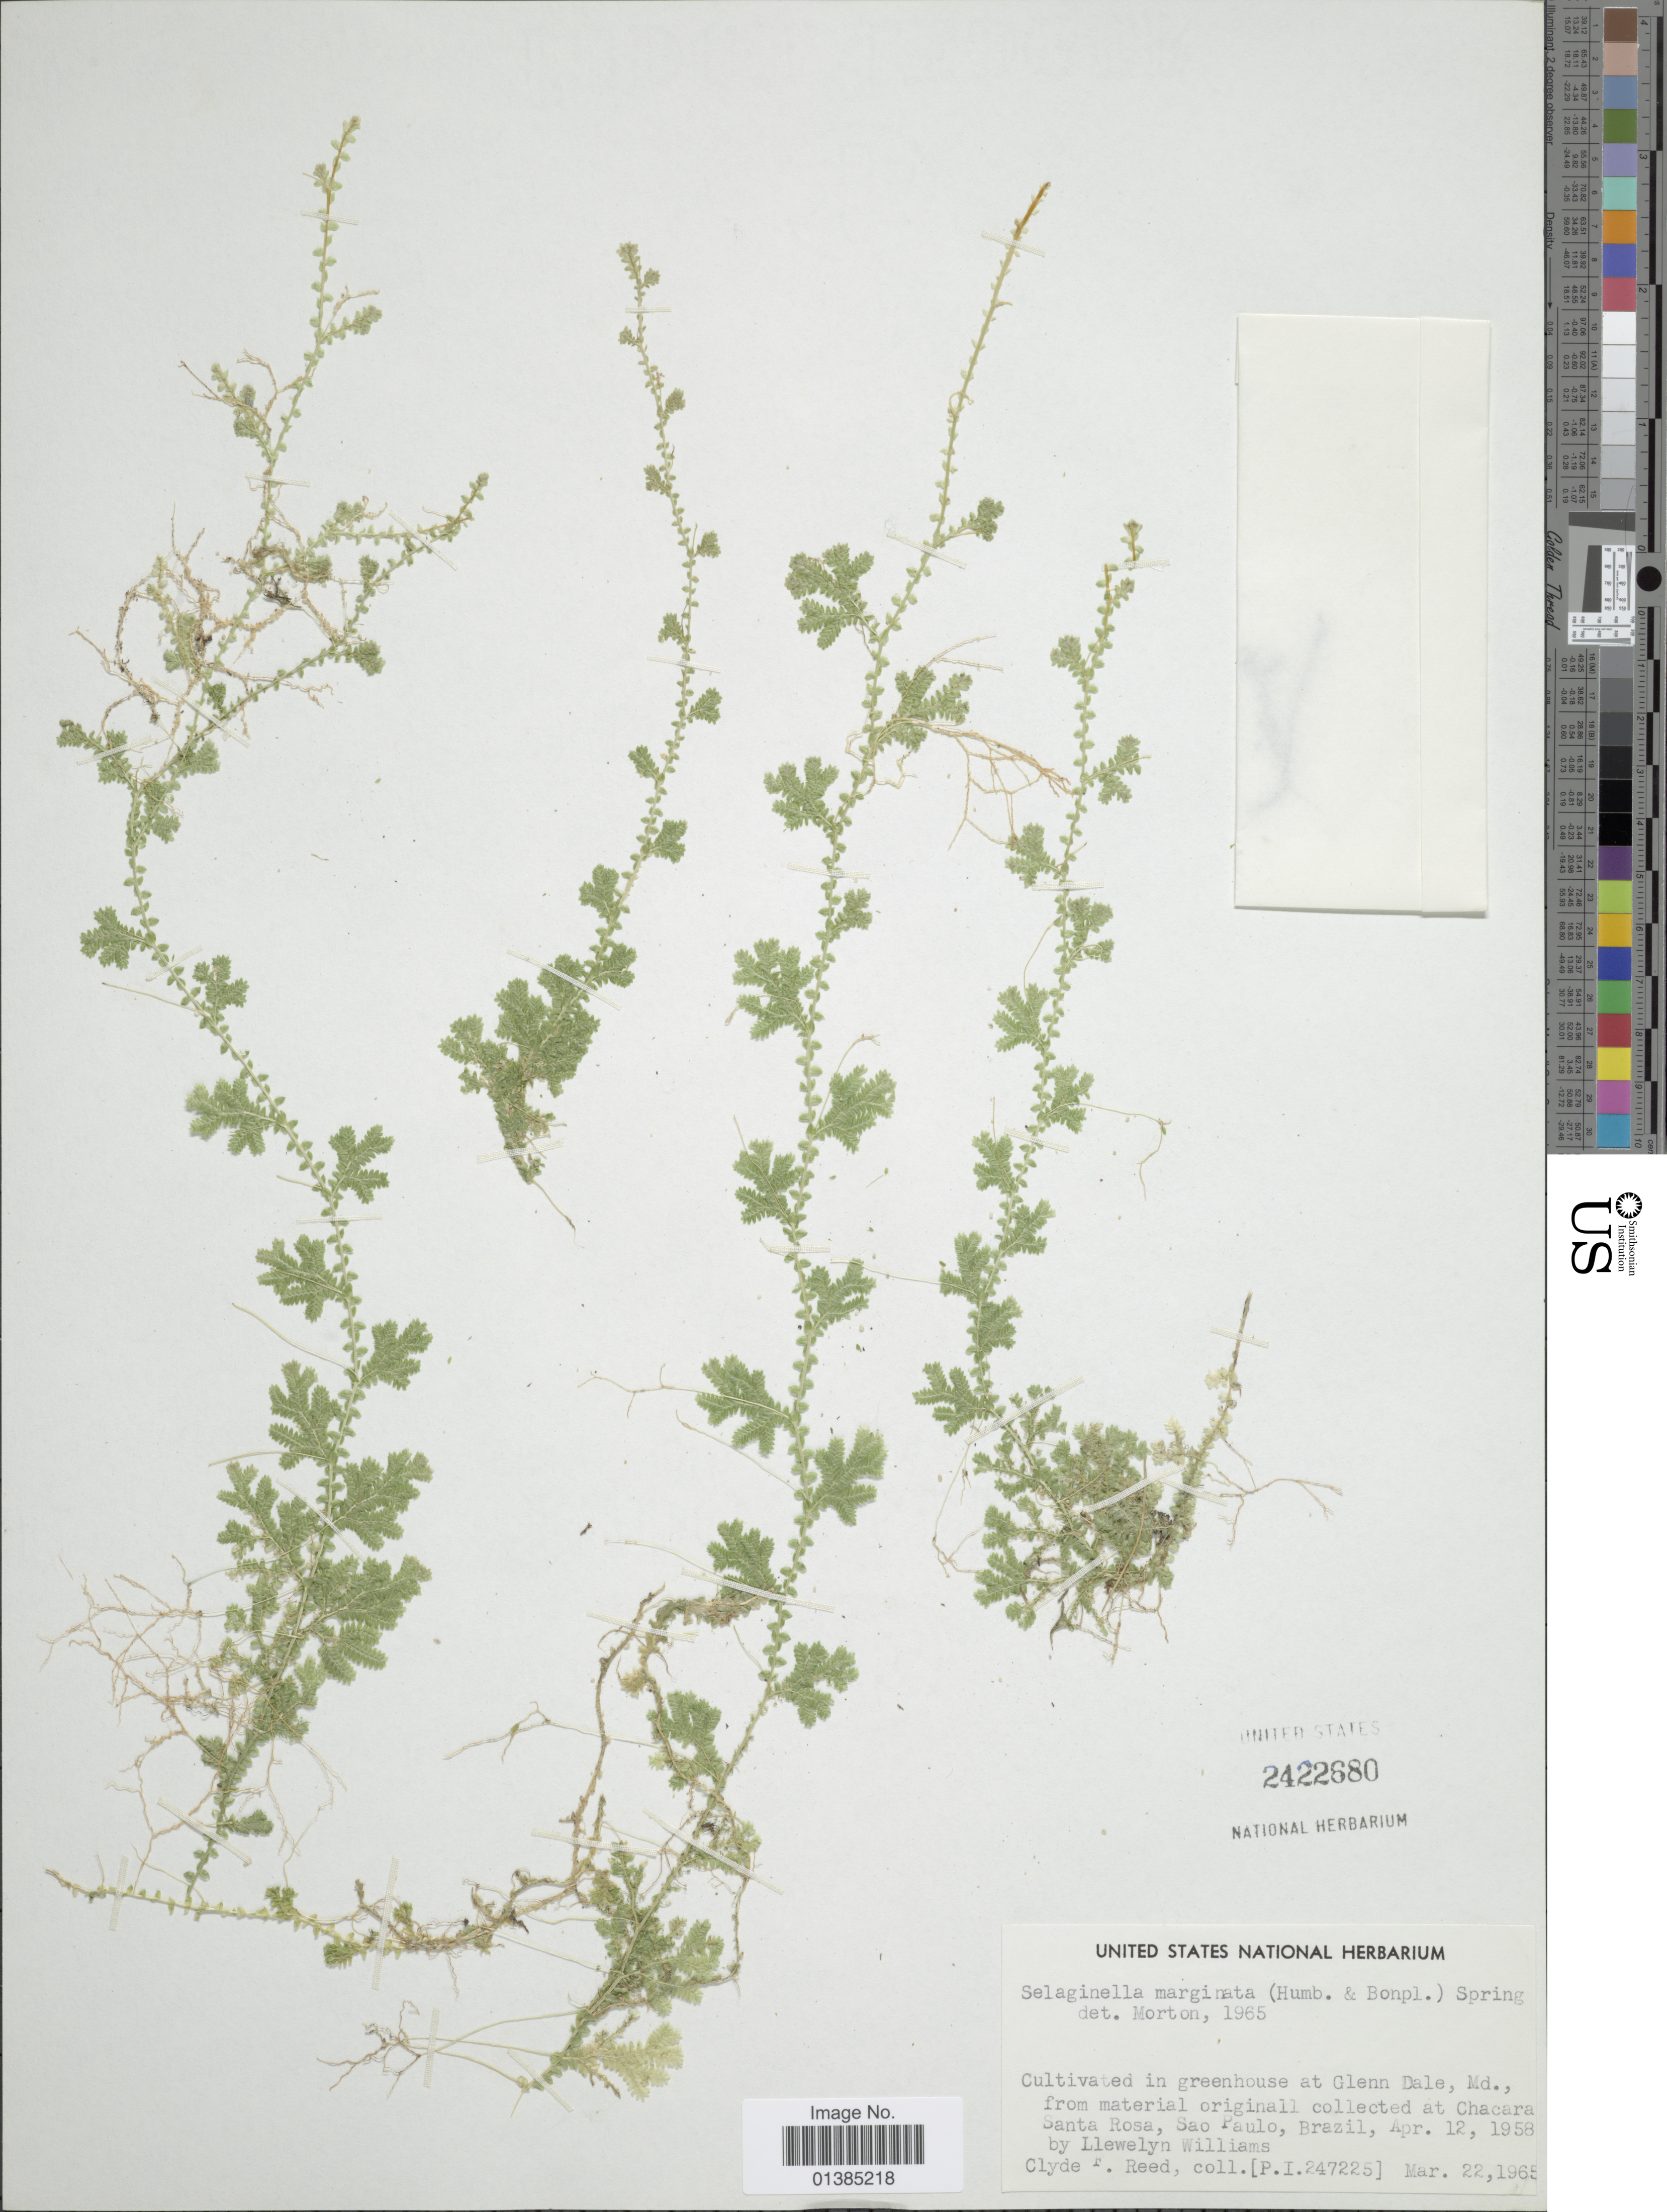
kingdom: Plantae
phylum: Tracheophyta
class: Lycopodiopsida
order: Selaginellales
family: Selaginellaceae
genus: Selaginella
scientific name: Selaginella marginata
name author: (Humb. & Bonpl.) Spring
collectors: C. F. Reed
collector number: P.I. 247225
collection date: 1965-03-22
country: United States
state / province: Maryland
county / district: Prince George's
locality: Cultivated in greenhouse at Glenn Dale.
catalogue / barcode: US 2422680